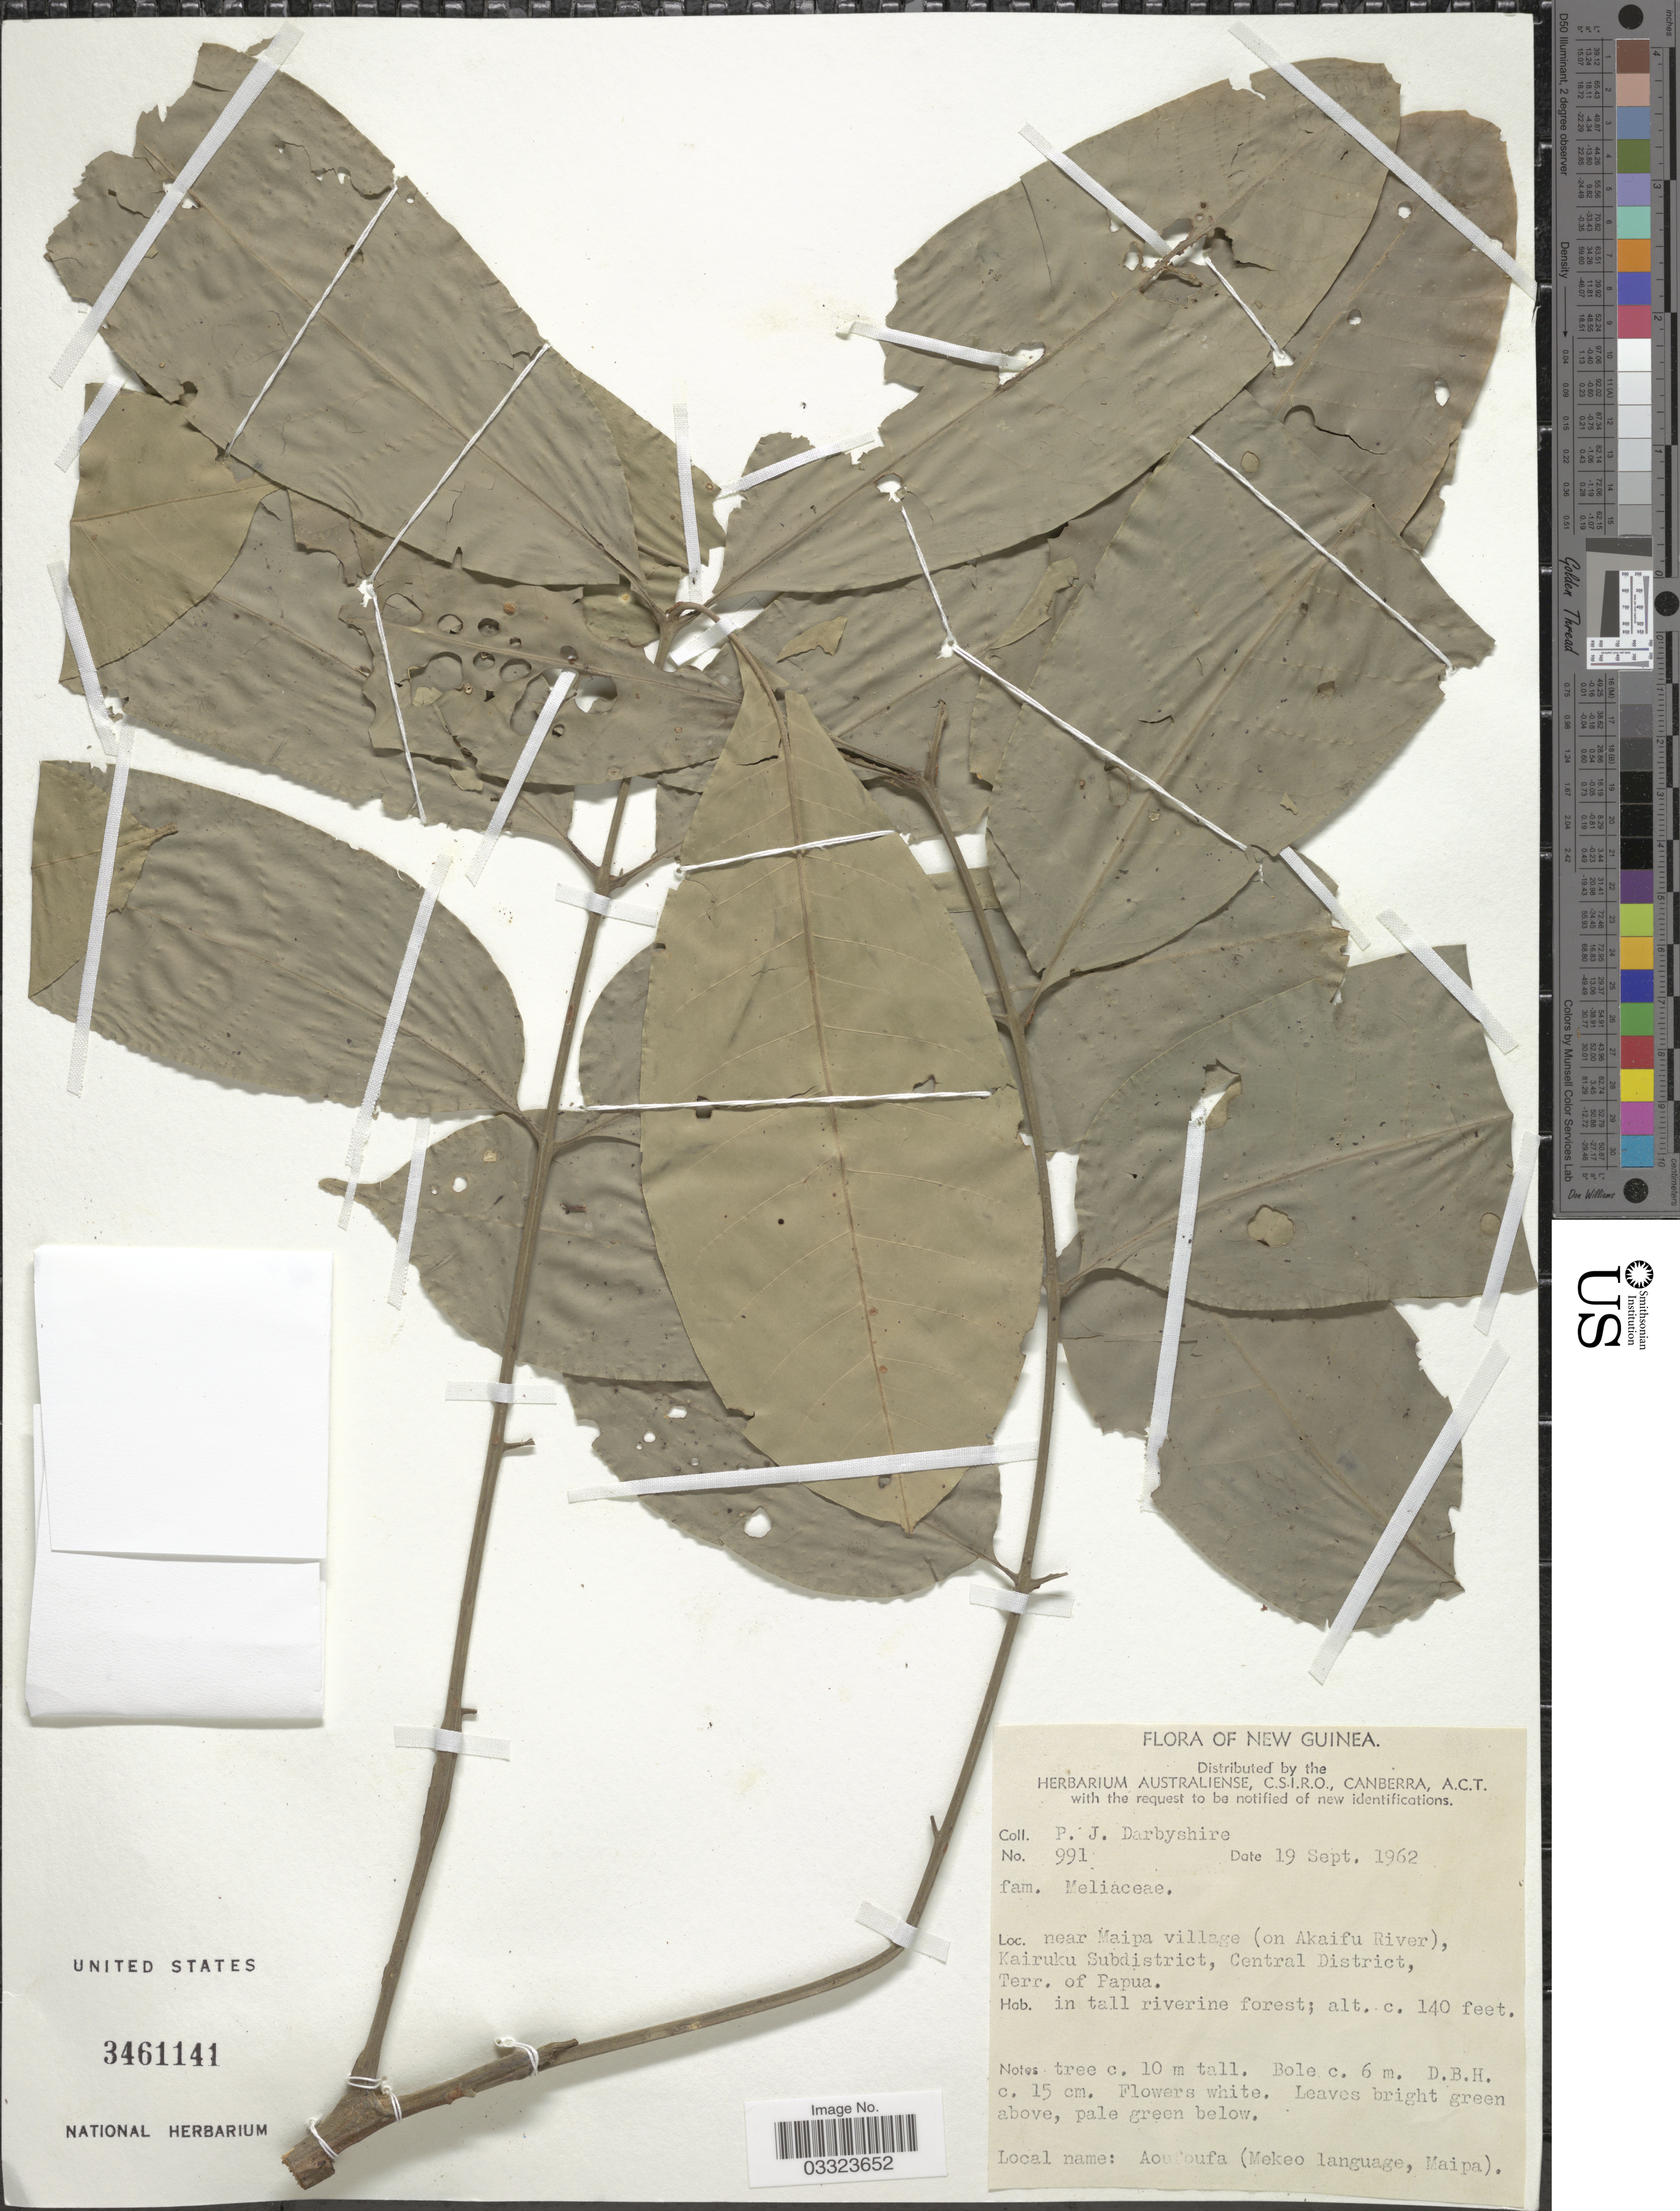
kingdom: Plantae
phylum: Tracheophyta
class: Magnoliopsida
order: Sapindales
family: Meliaceae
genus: Didymocheton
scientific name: Didymocheton pettigrewianus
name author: (F.M. Bailey) Hauenschild & Holzmeyer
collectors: P. Darbyshire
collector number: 991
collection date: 1962-09-19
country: Papua New Guinea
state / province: Central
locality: New Guinea, near Maipa village (on Akaifu River), Kairuku Subdistrict, Central District, Terr. of Papua.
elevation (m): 43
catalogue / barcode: US 3461141